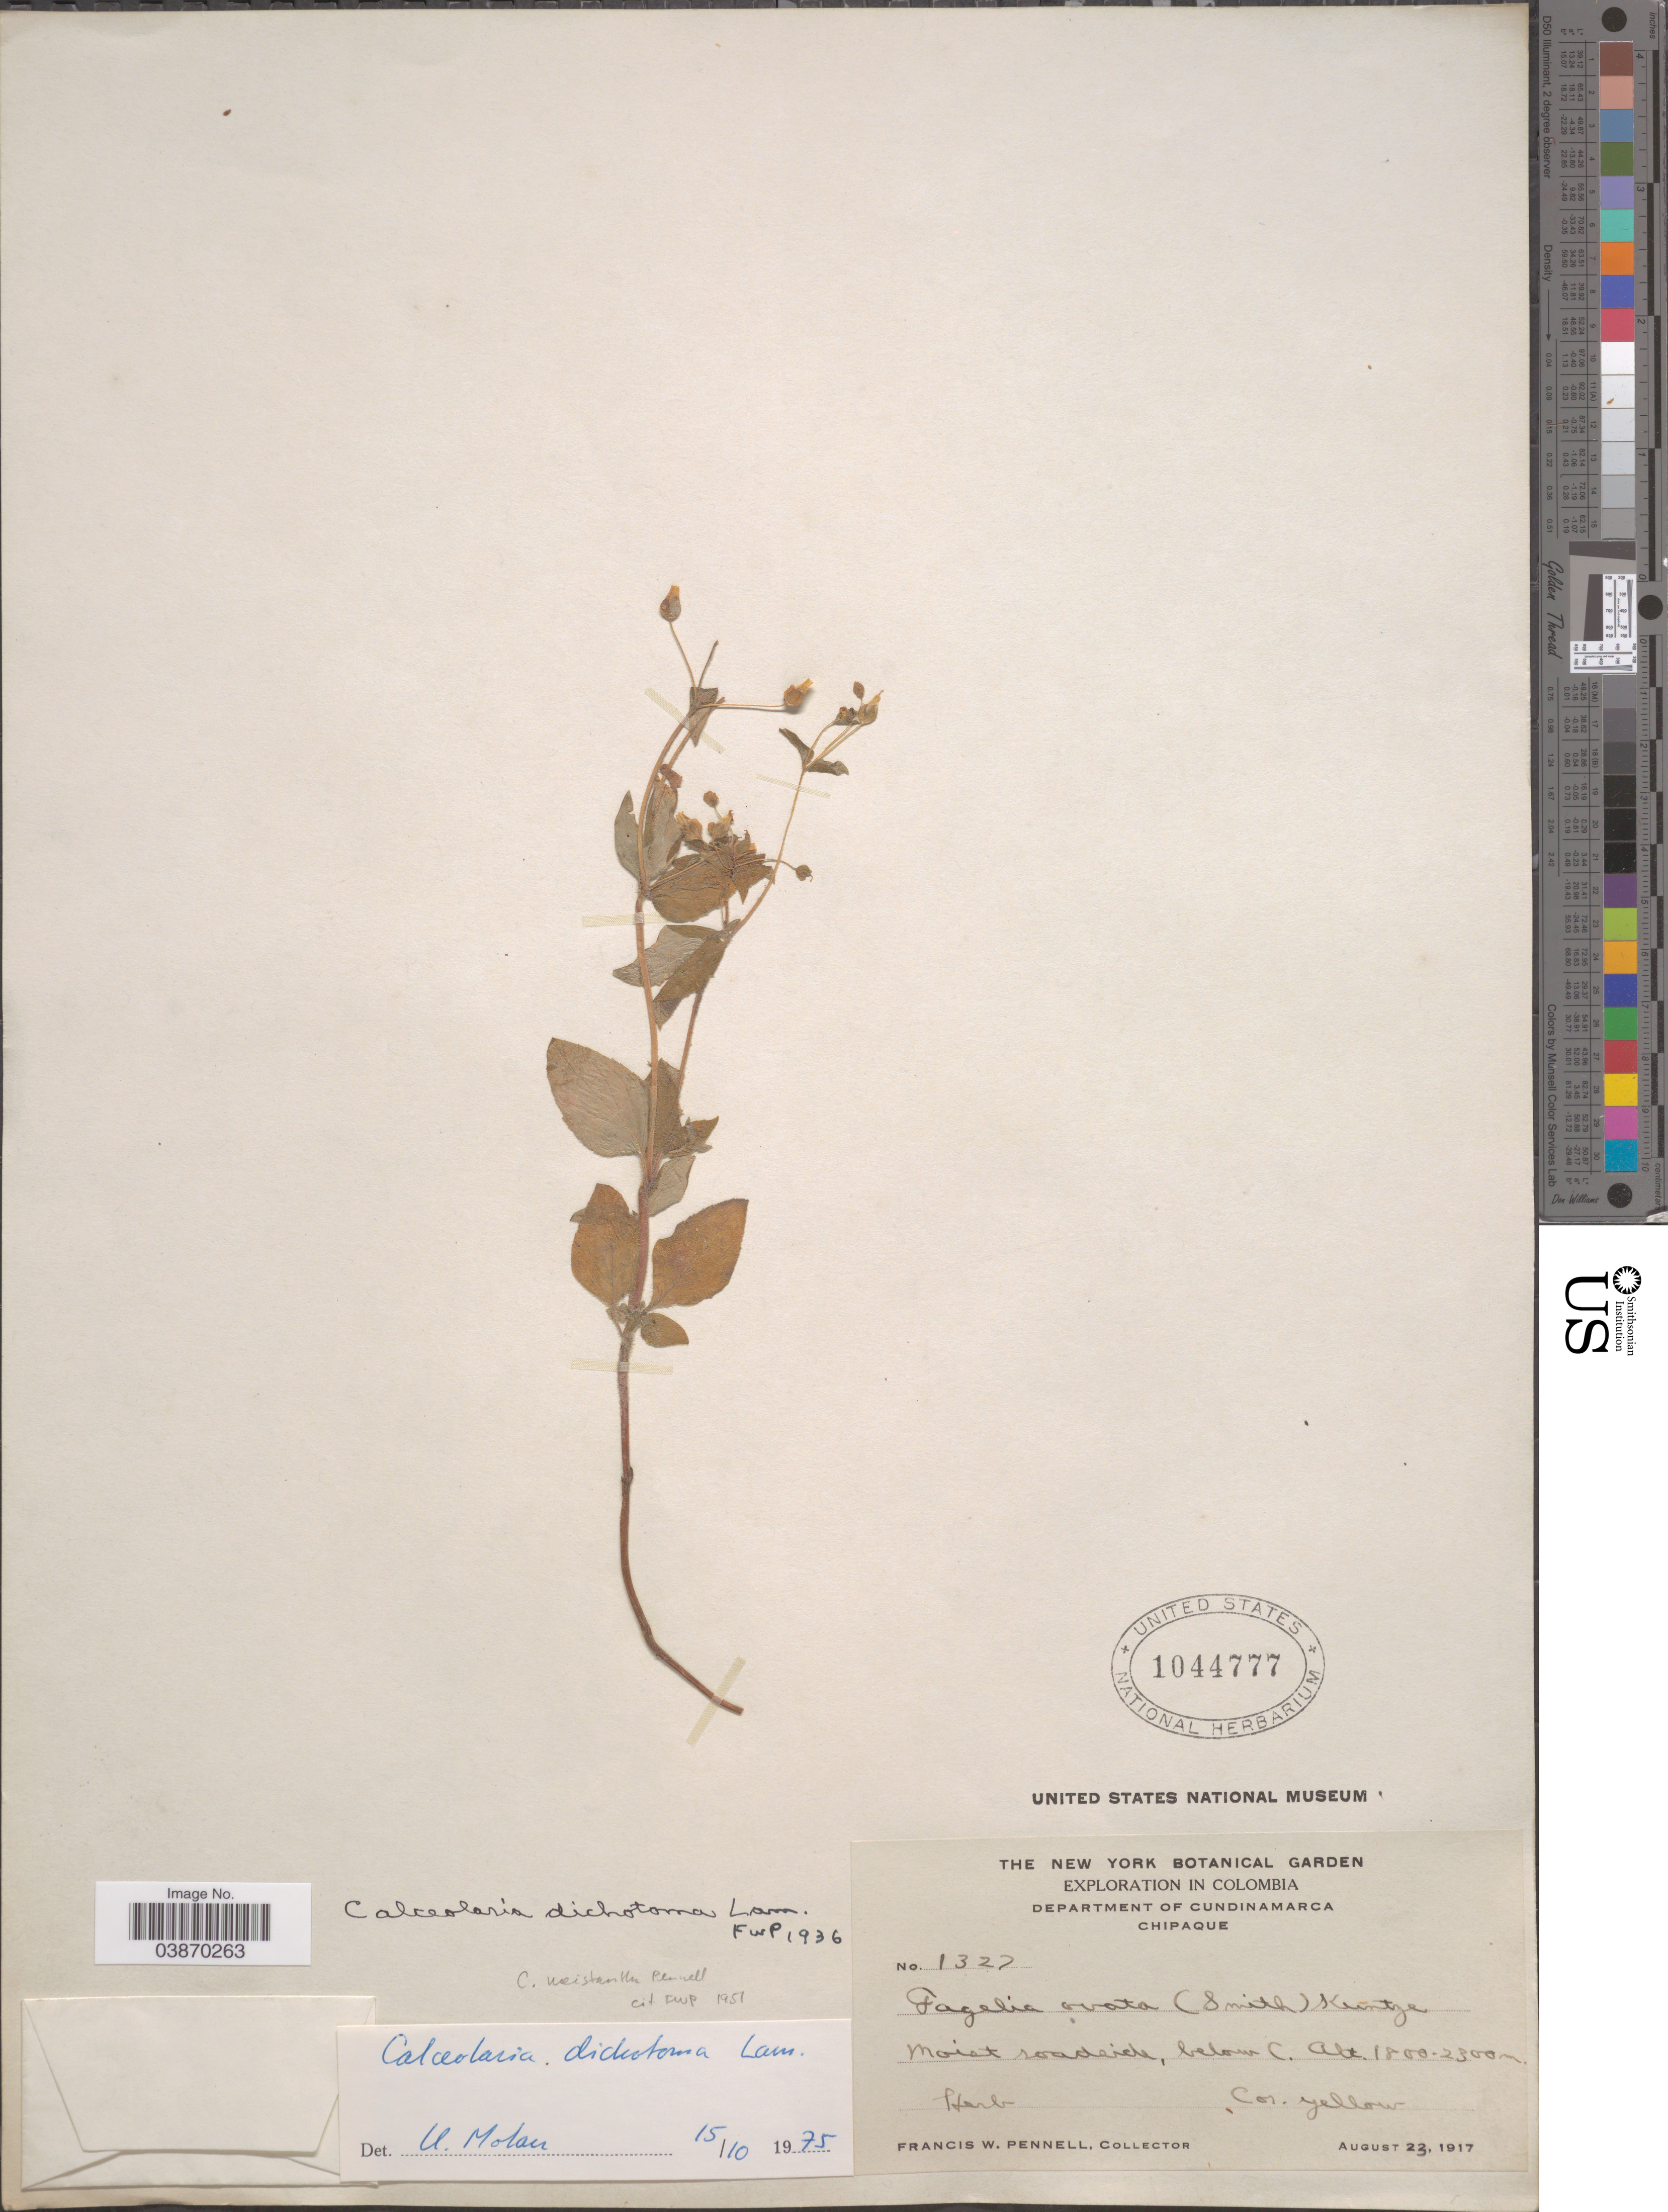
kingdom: Plantae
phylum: Tracheophyta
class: Magnoliopsida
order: Lamiales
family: Calceolariaceae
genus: Calceolaria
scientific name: Calceolaria dichotoma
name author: Lam.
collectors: F. W. Pennell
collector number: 1327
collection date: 1917-08-23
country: Colombia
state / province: Cundinamarca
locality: Department of Cundinamarca. Chipaque. Below C.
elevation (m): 1800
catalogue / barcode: US 1044777